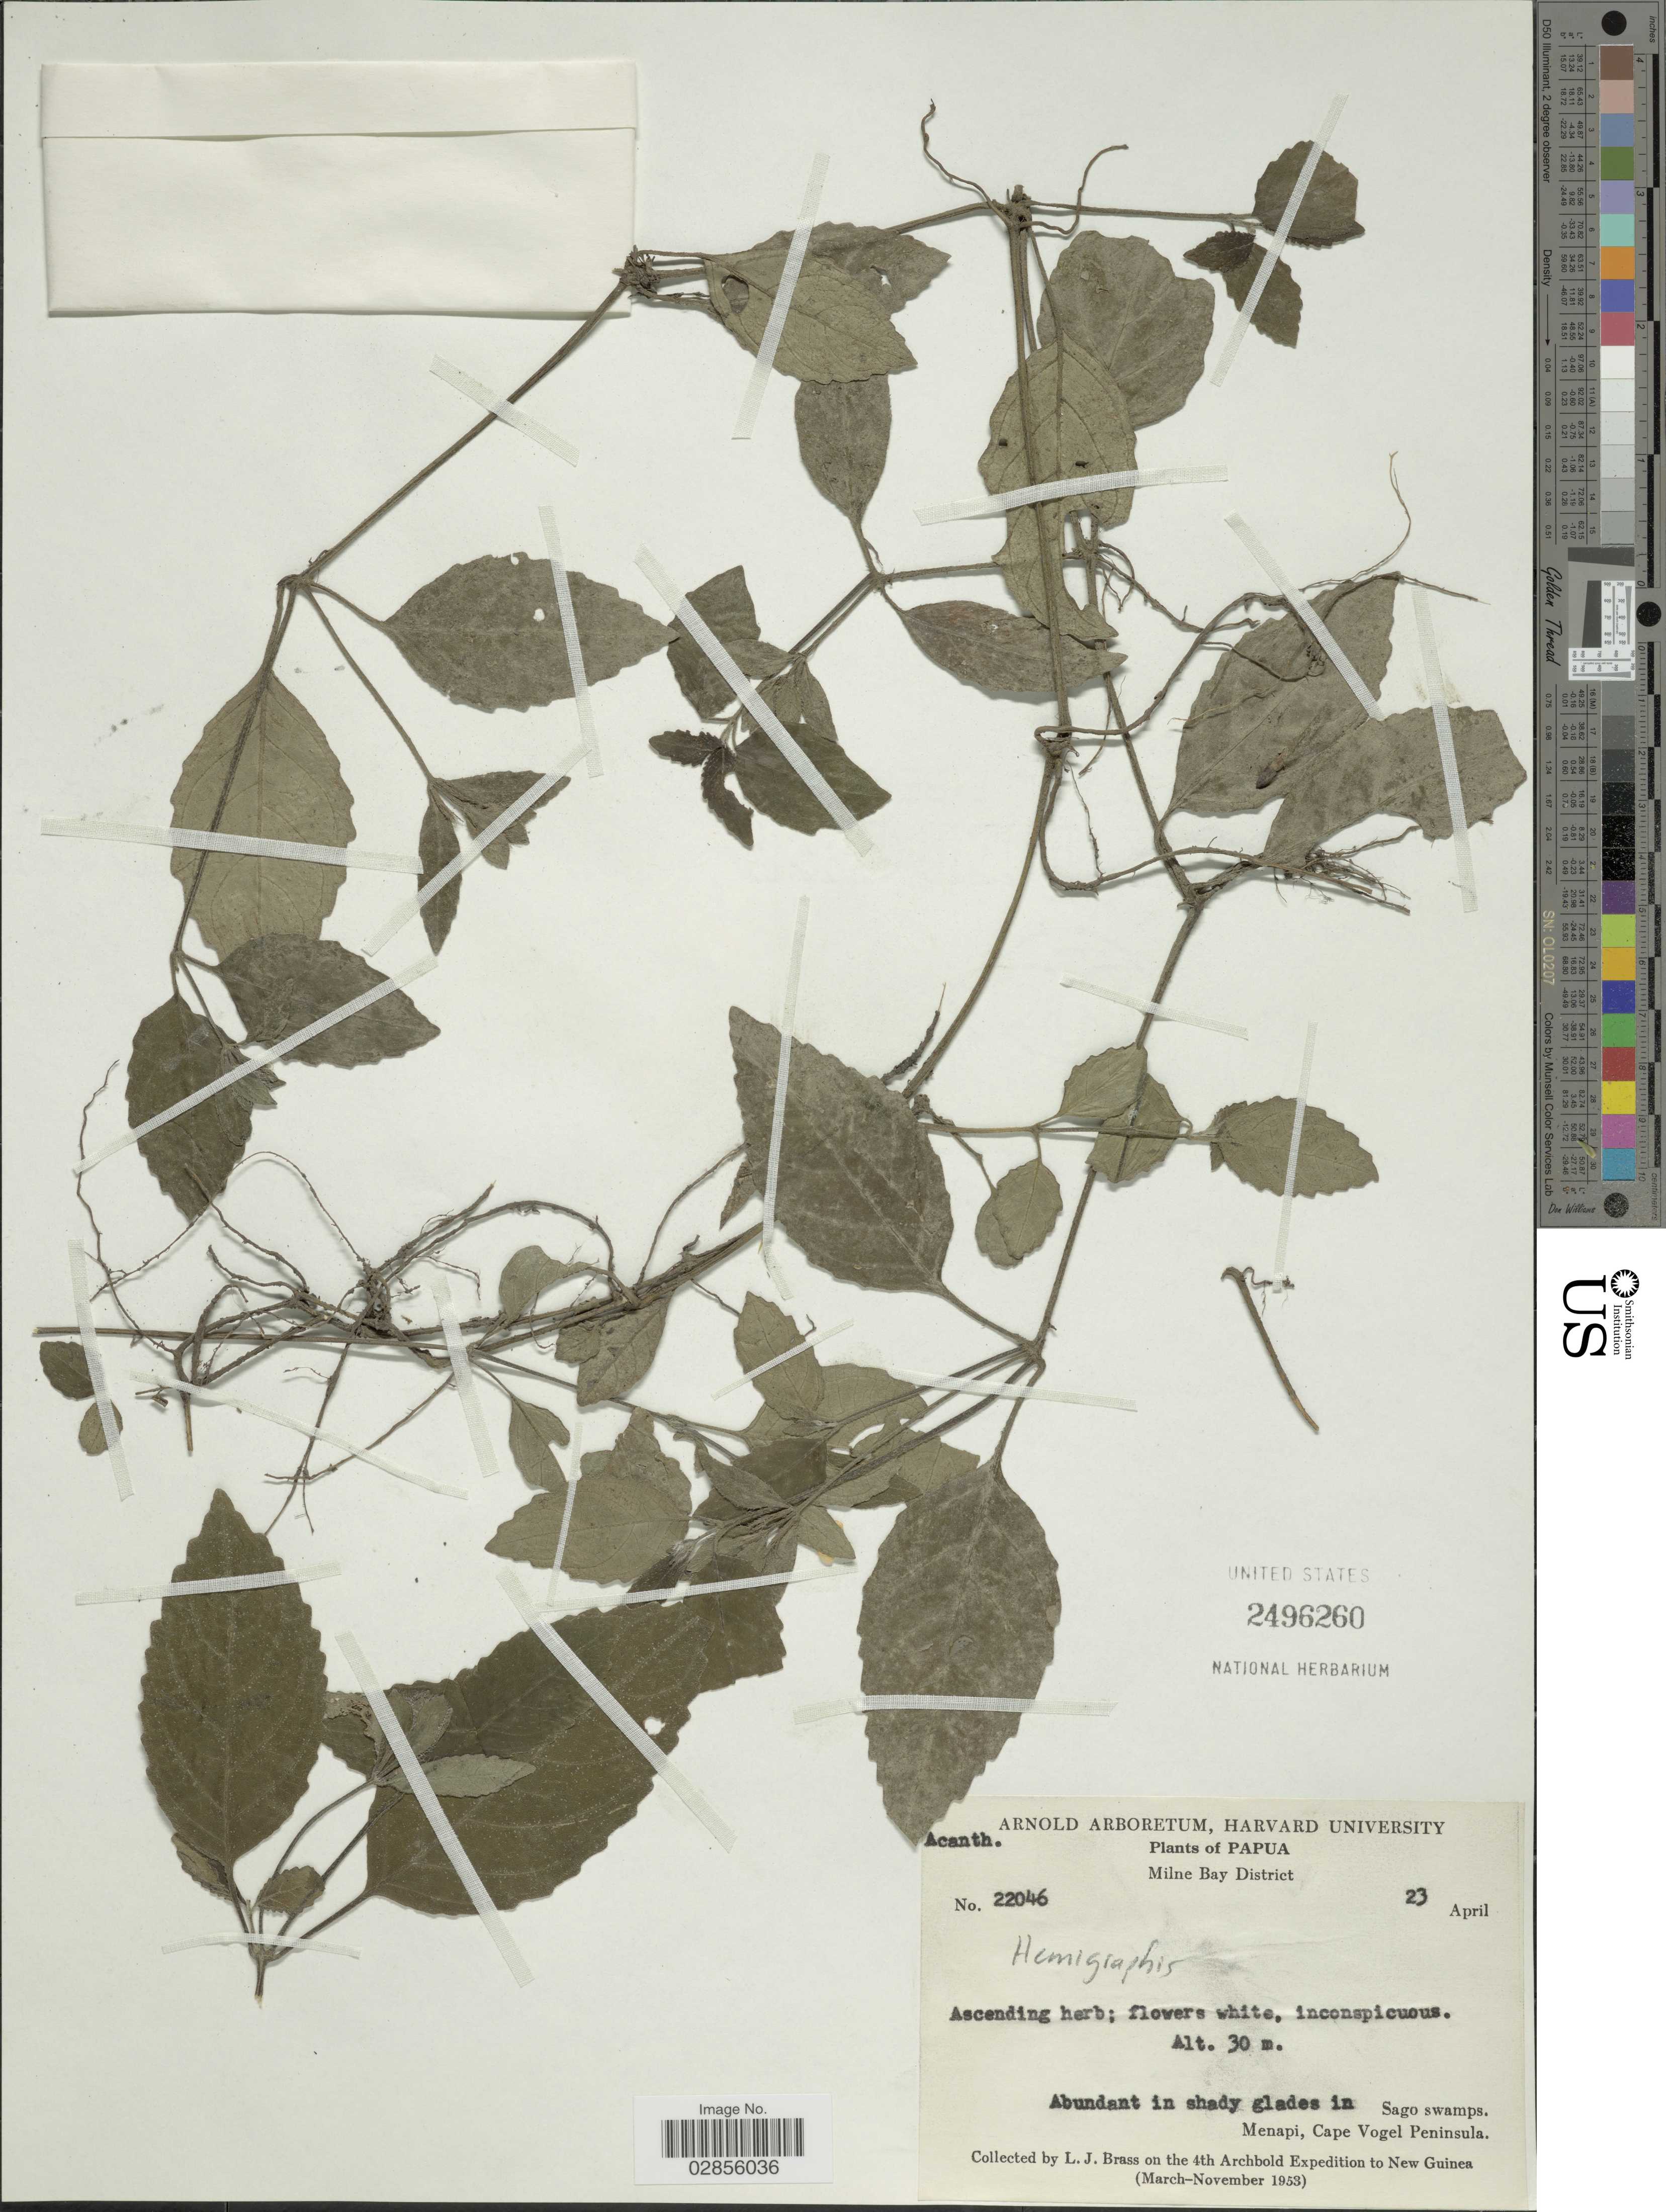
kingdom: Plantae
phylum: Tracheophyta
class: Magnoliopsida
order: Lamiales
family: Acanthaceae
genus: Strobilanthes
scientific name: Strobilanthes sp.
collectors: L. J. Brass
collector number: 22046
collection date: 1953-04-23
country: Papua New Guinea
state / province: Milne Bay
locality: Papua. Milne Bay District. Abundant in shady glades in Sago swamps, Menapi, Cape Vogel Peninsula. New Guinea.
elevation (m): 30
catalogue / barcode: US 2496260